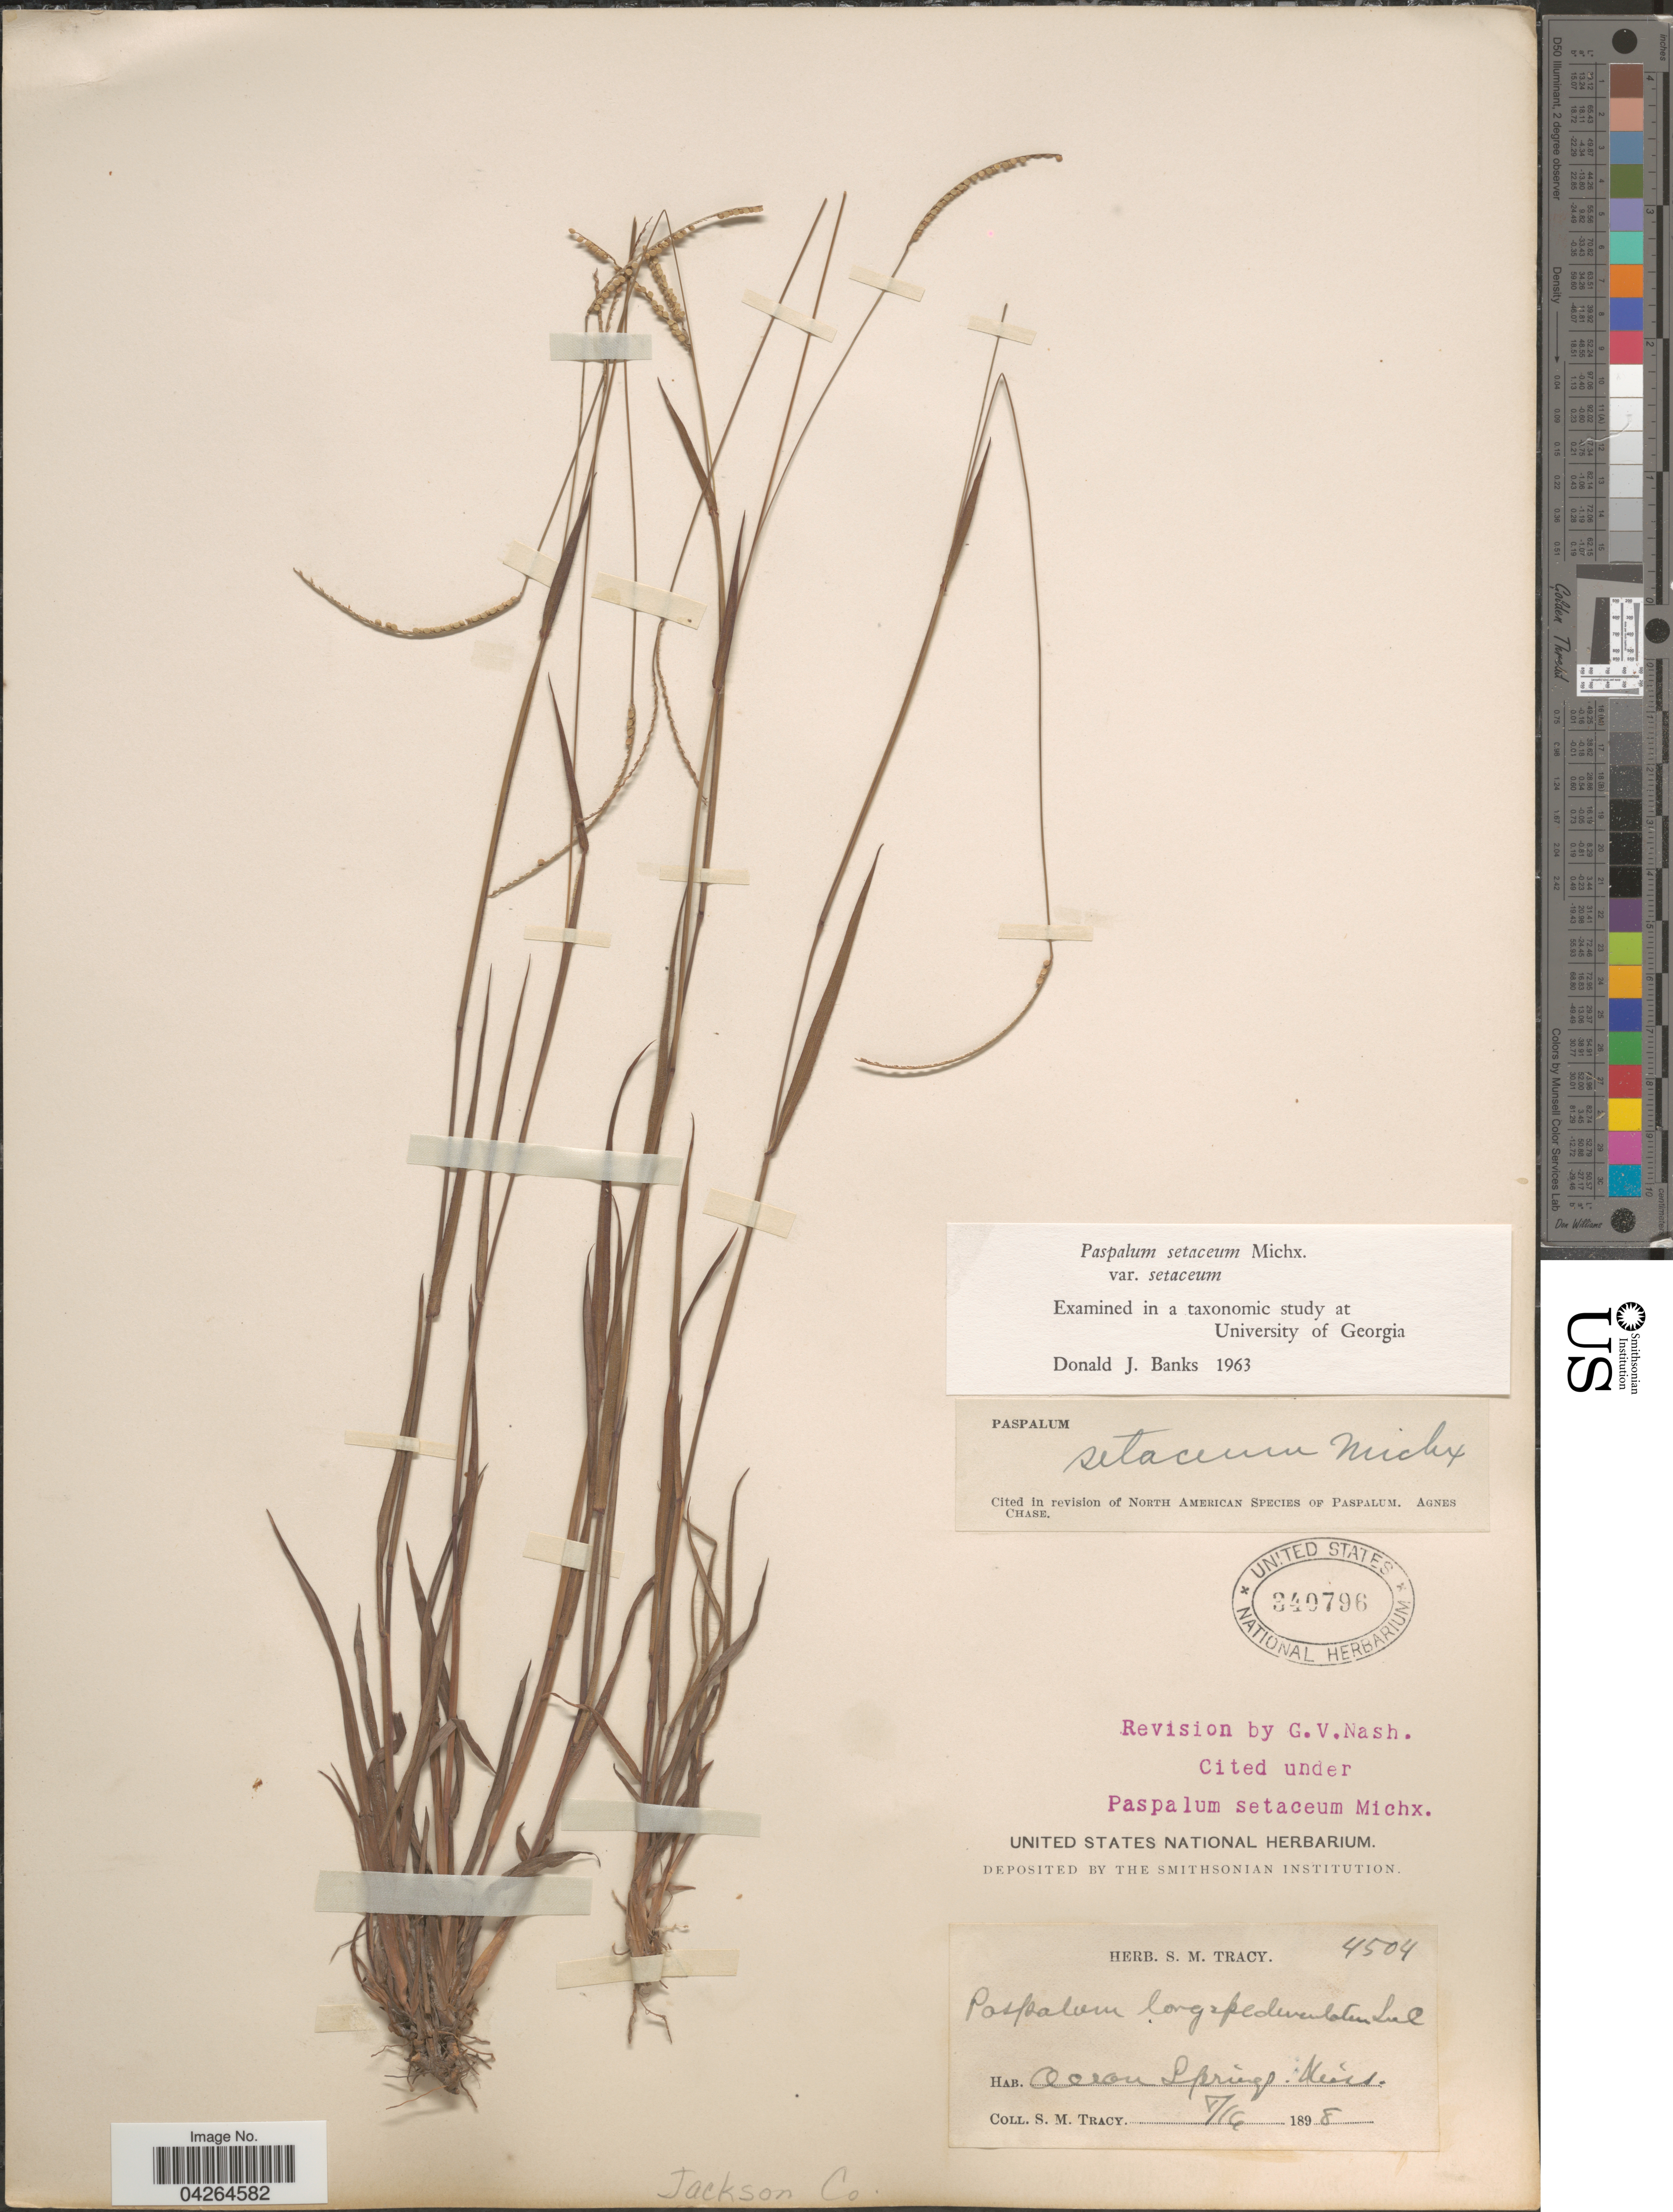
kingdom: Plantae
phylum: Tracheophyta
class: Liliopsida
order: Poales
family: Poaceae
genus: Paspalum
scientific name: Paspalum setaceum var. setaceum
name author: Michx.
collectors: S. M. Tracy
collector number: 4504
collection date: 1898-08-16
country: United States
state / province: Mississippi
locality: Ocean Springs. Jackson Co.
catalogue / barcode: US 340796